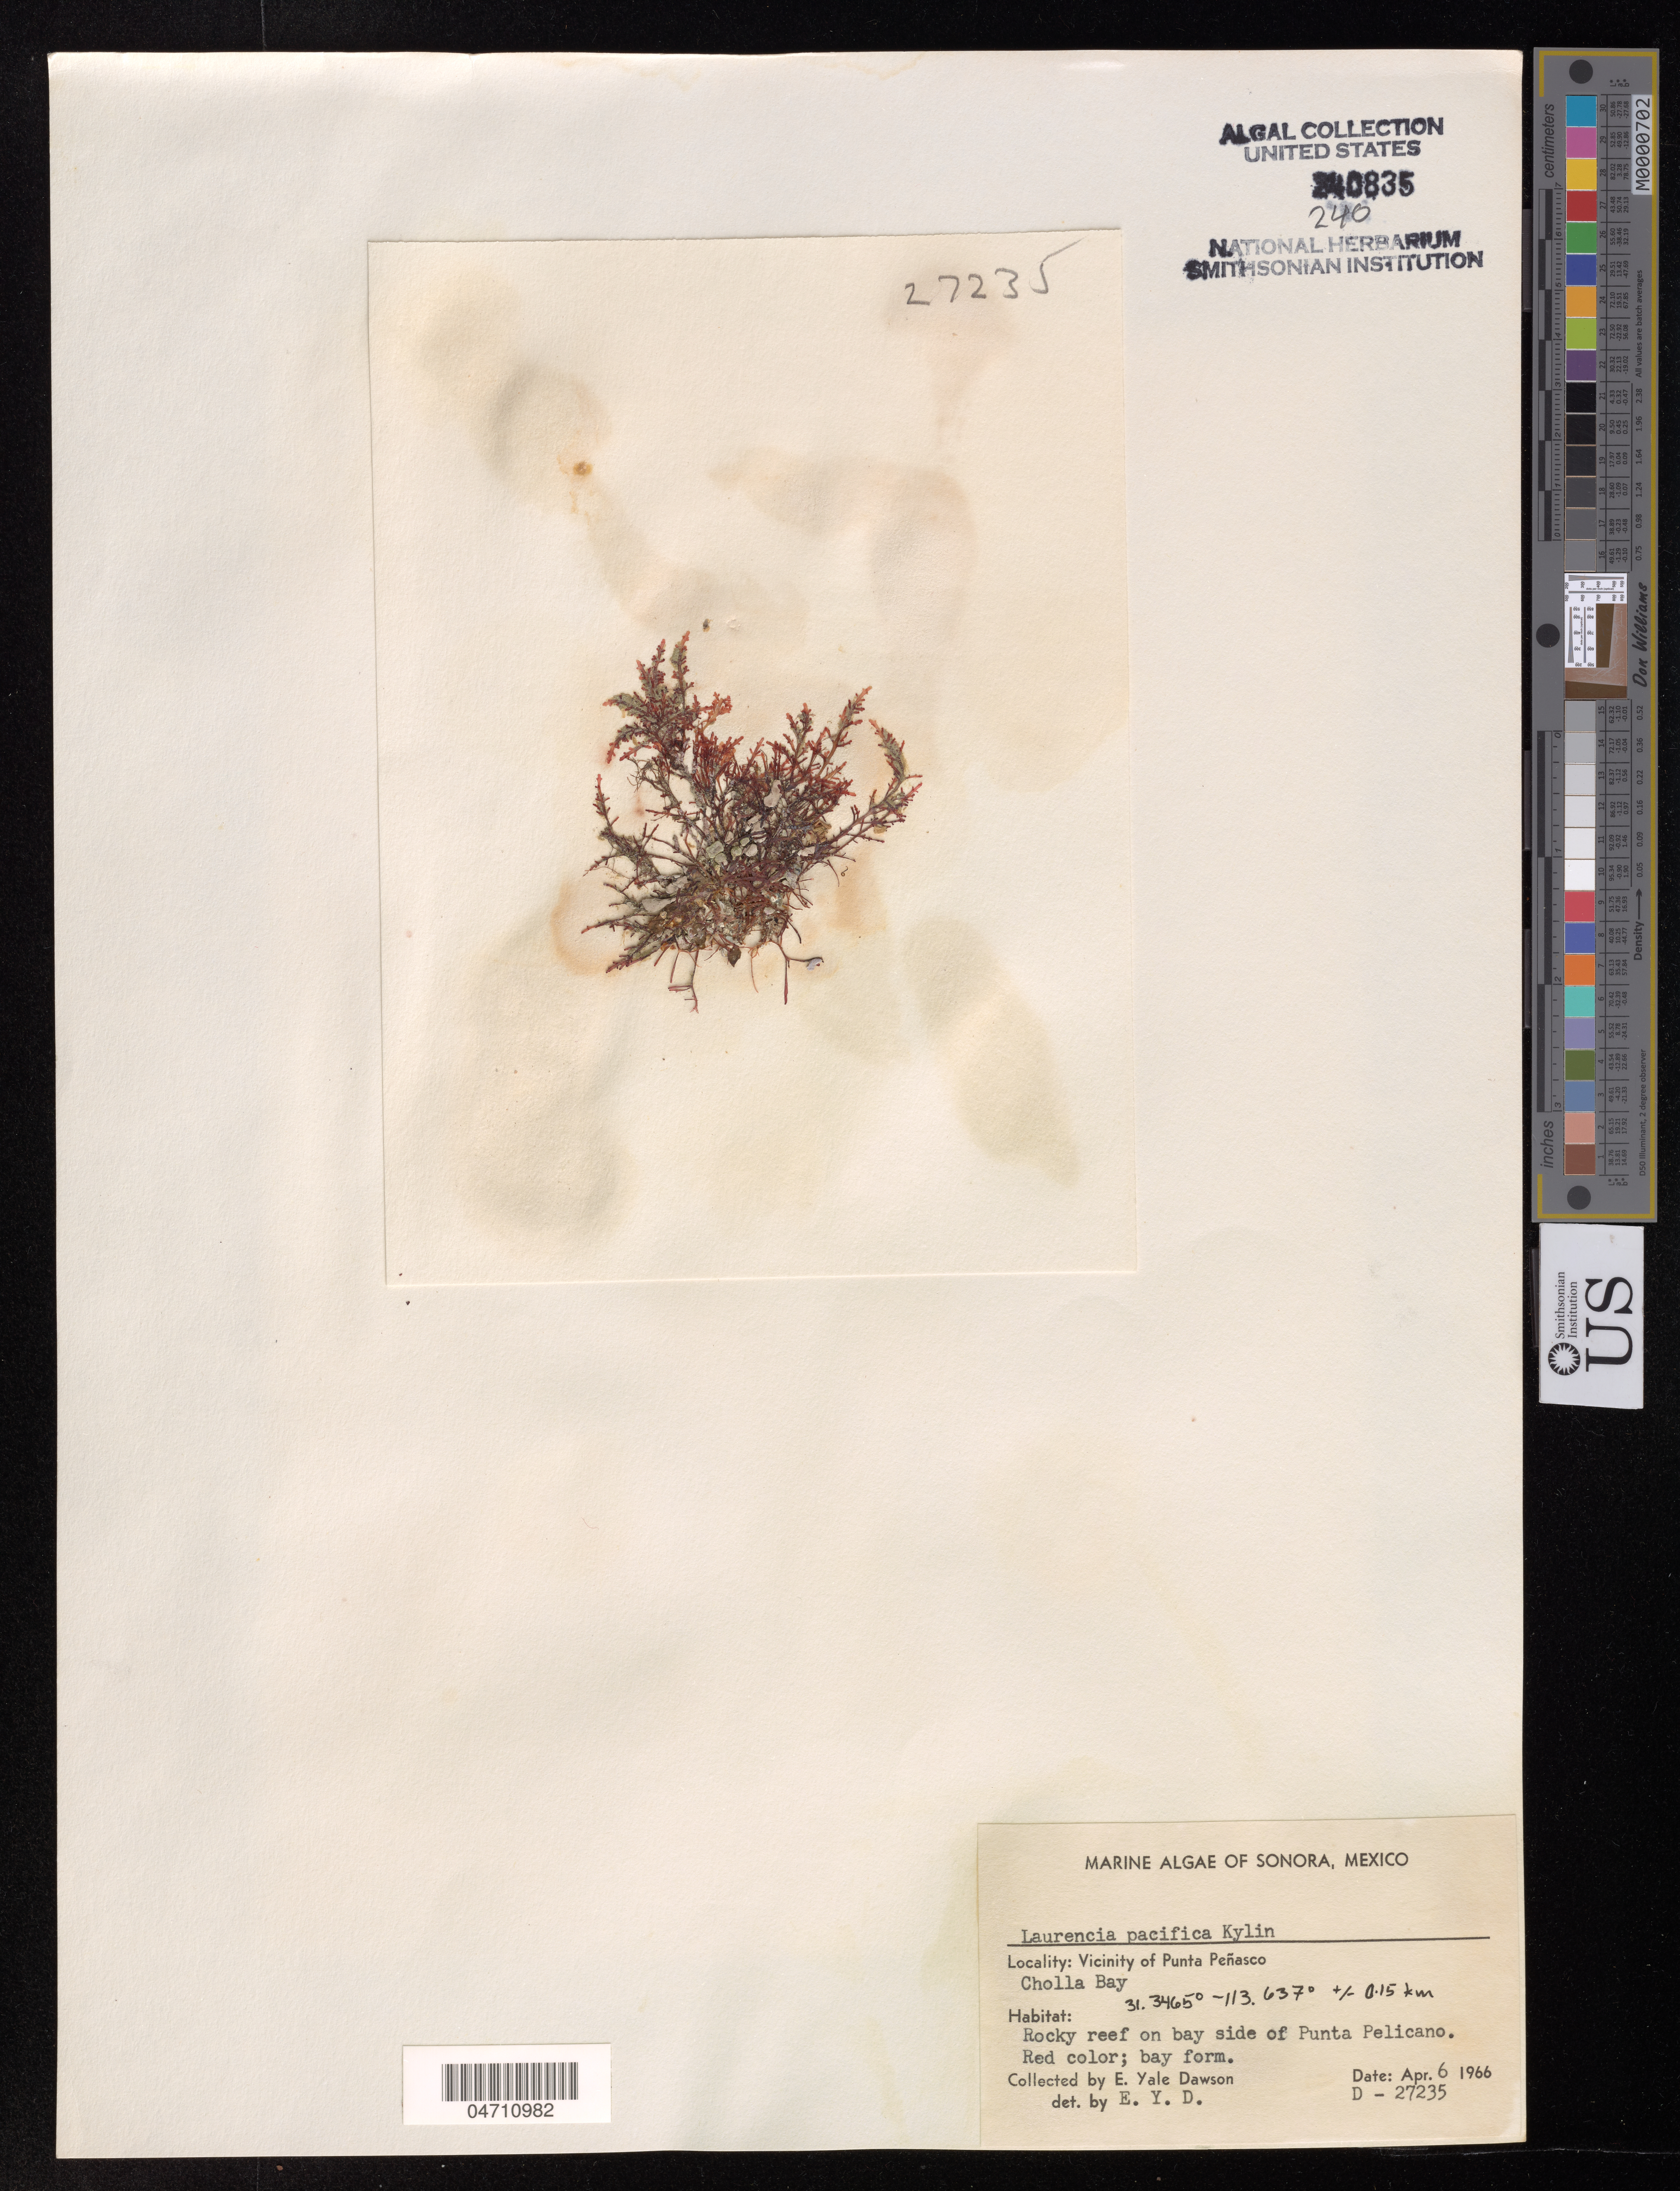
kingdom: Plantae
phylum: Rhodophyta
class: Florideophyceae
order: Ceramiales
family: Rhodomelaceae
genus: Laurencia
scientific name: Laurencia pacifica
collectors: E. Y. Dawson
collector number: D - 27235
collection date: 1966-04-06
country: Mexico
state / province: Sonora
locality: Vicinity of Punta Peñasco, Cholla Bay. Bay side of Punta Pelicano.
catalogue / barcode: US 240835